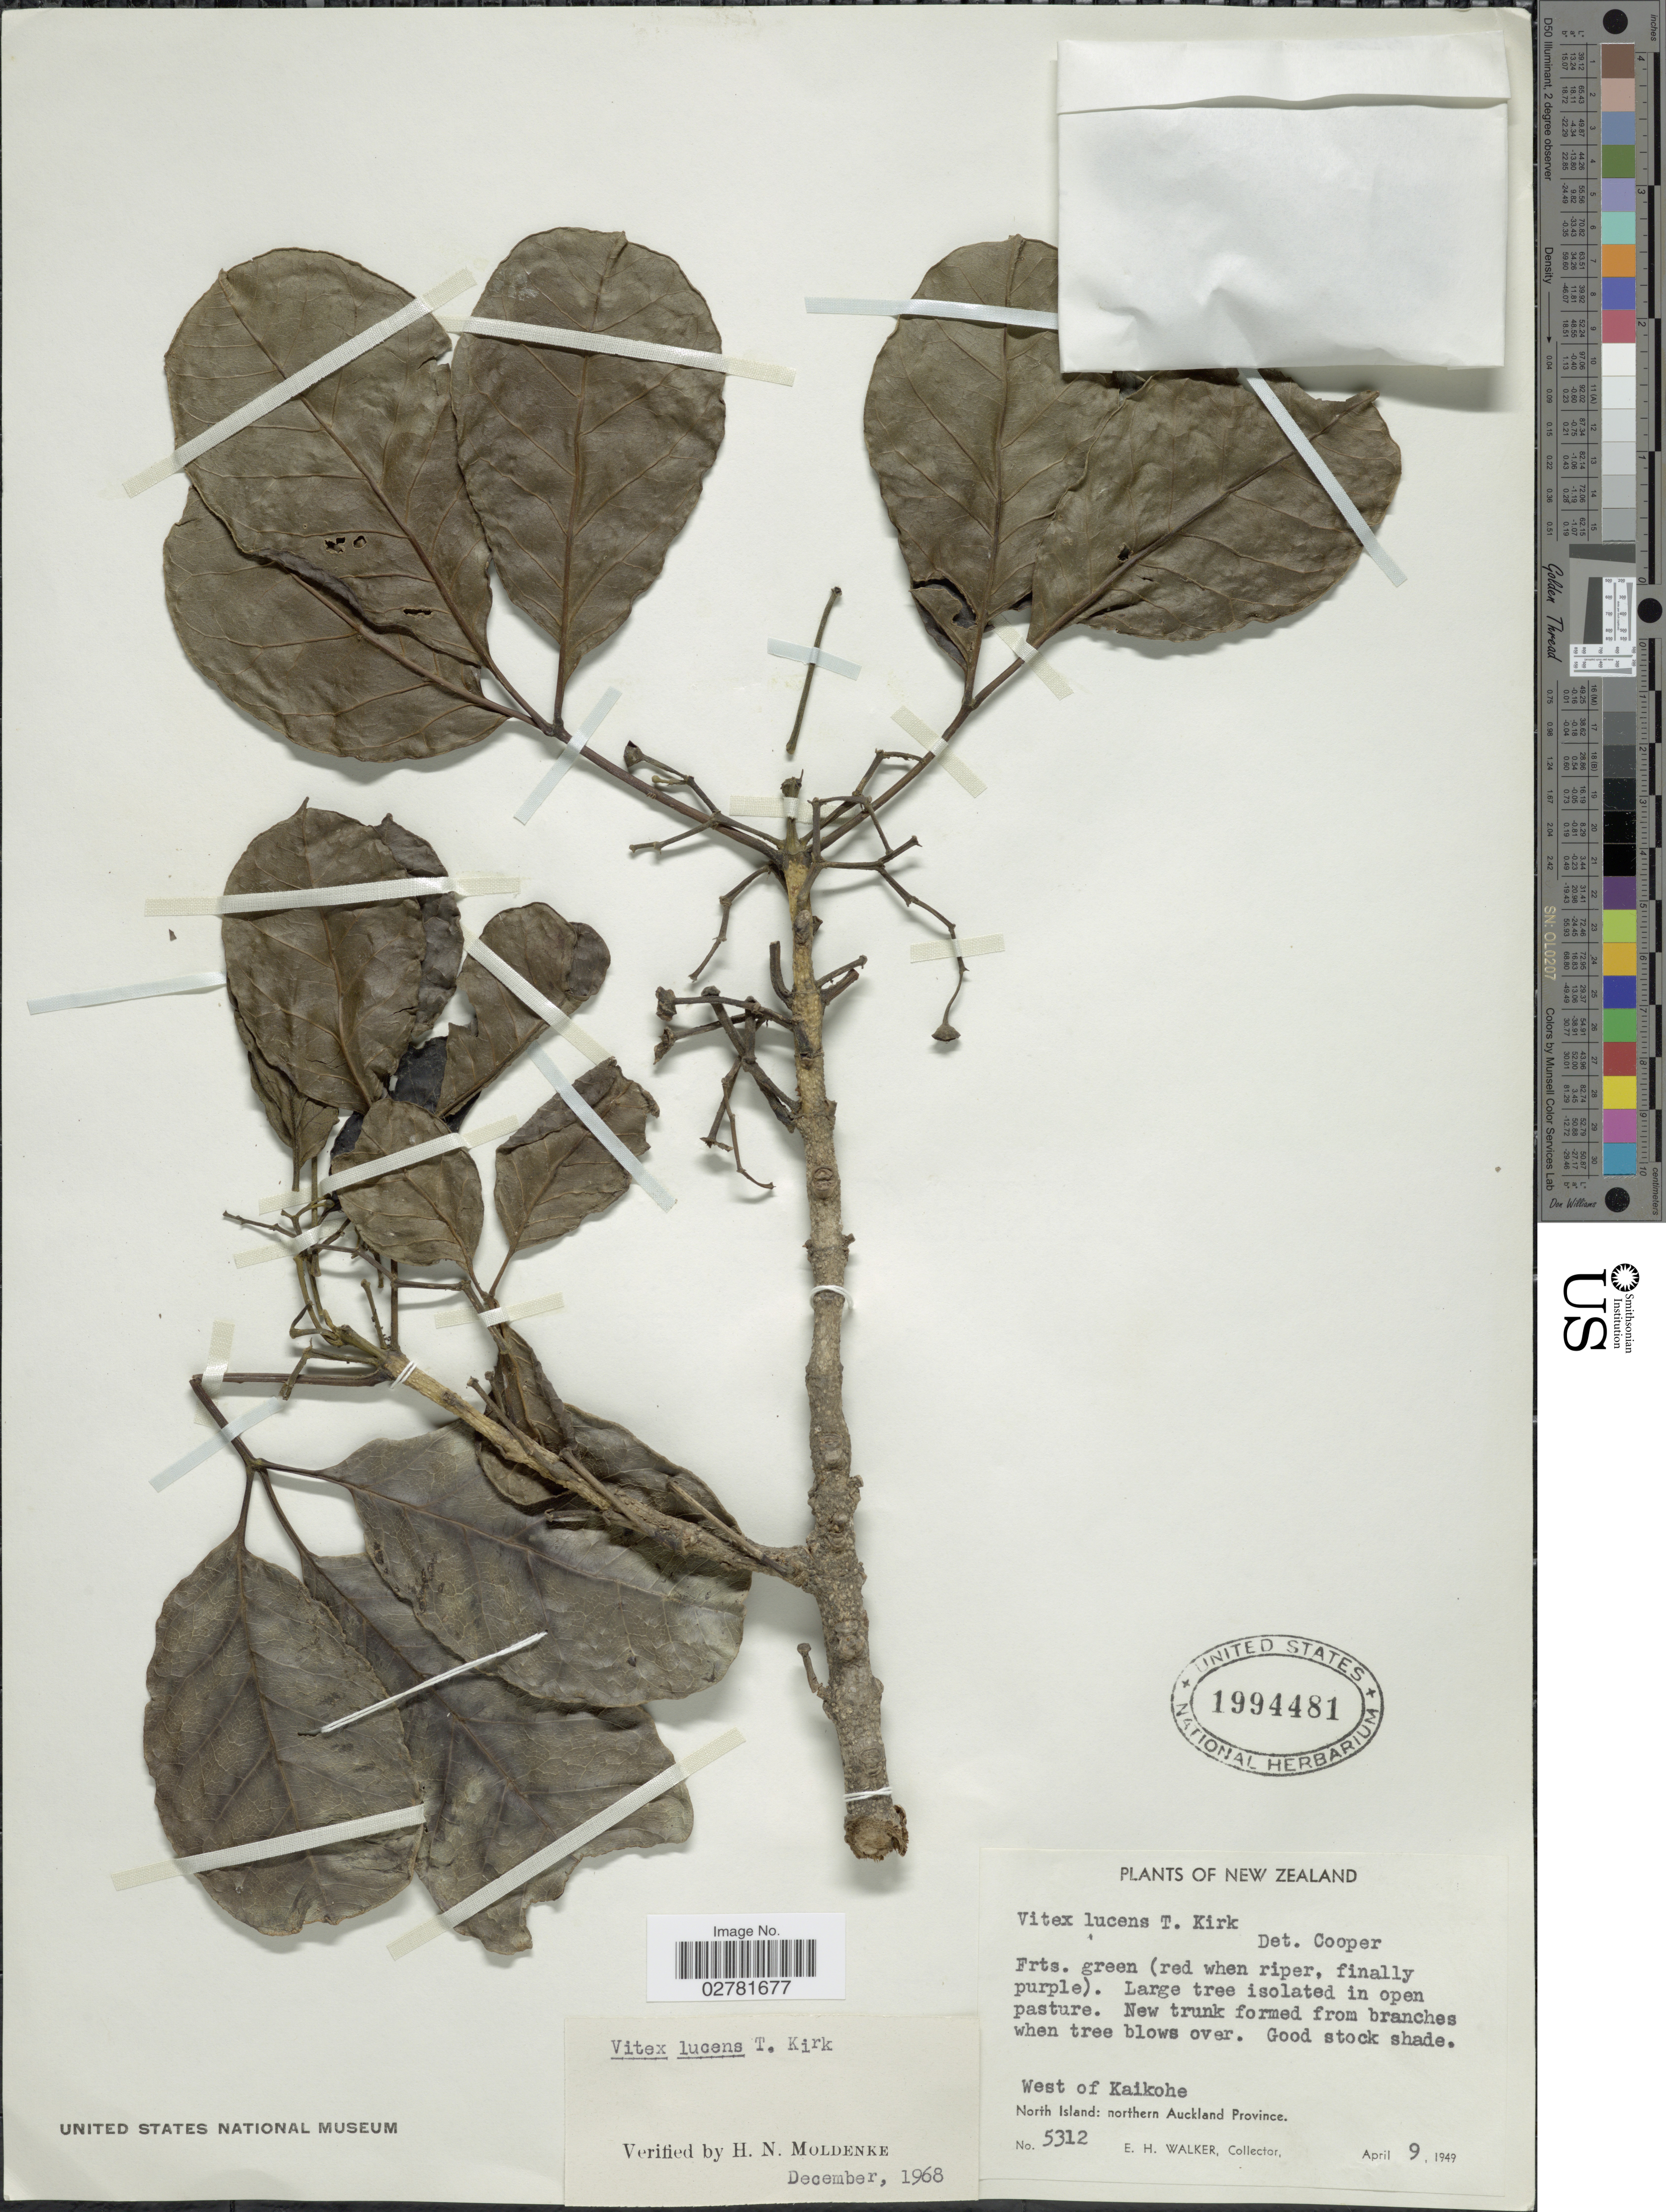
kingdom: Plantae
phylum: Tracheophyta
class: Magnoliopsida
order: Lamiales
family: Lamiaceae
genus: Vitex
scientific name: Vitex lucens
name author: Kirk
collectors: E. H. Walker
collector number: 5312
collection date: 1949-04-09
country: New Zealand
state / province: Auckland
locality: West of Kaikohe. North Island: northern Auckland Province.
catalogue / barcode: US 1994481